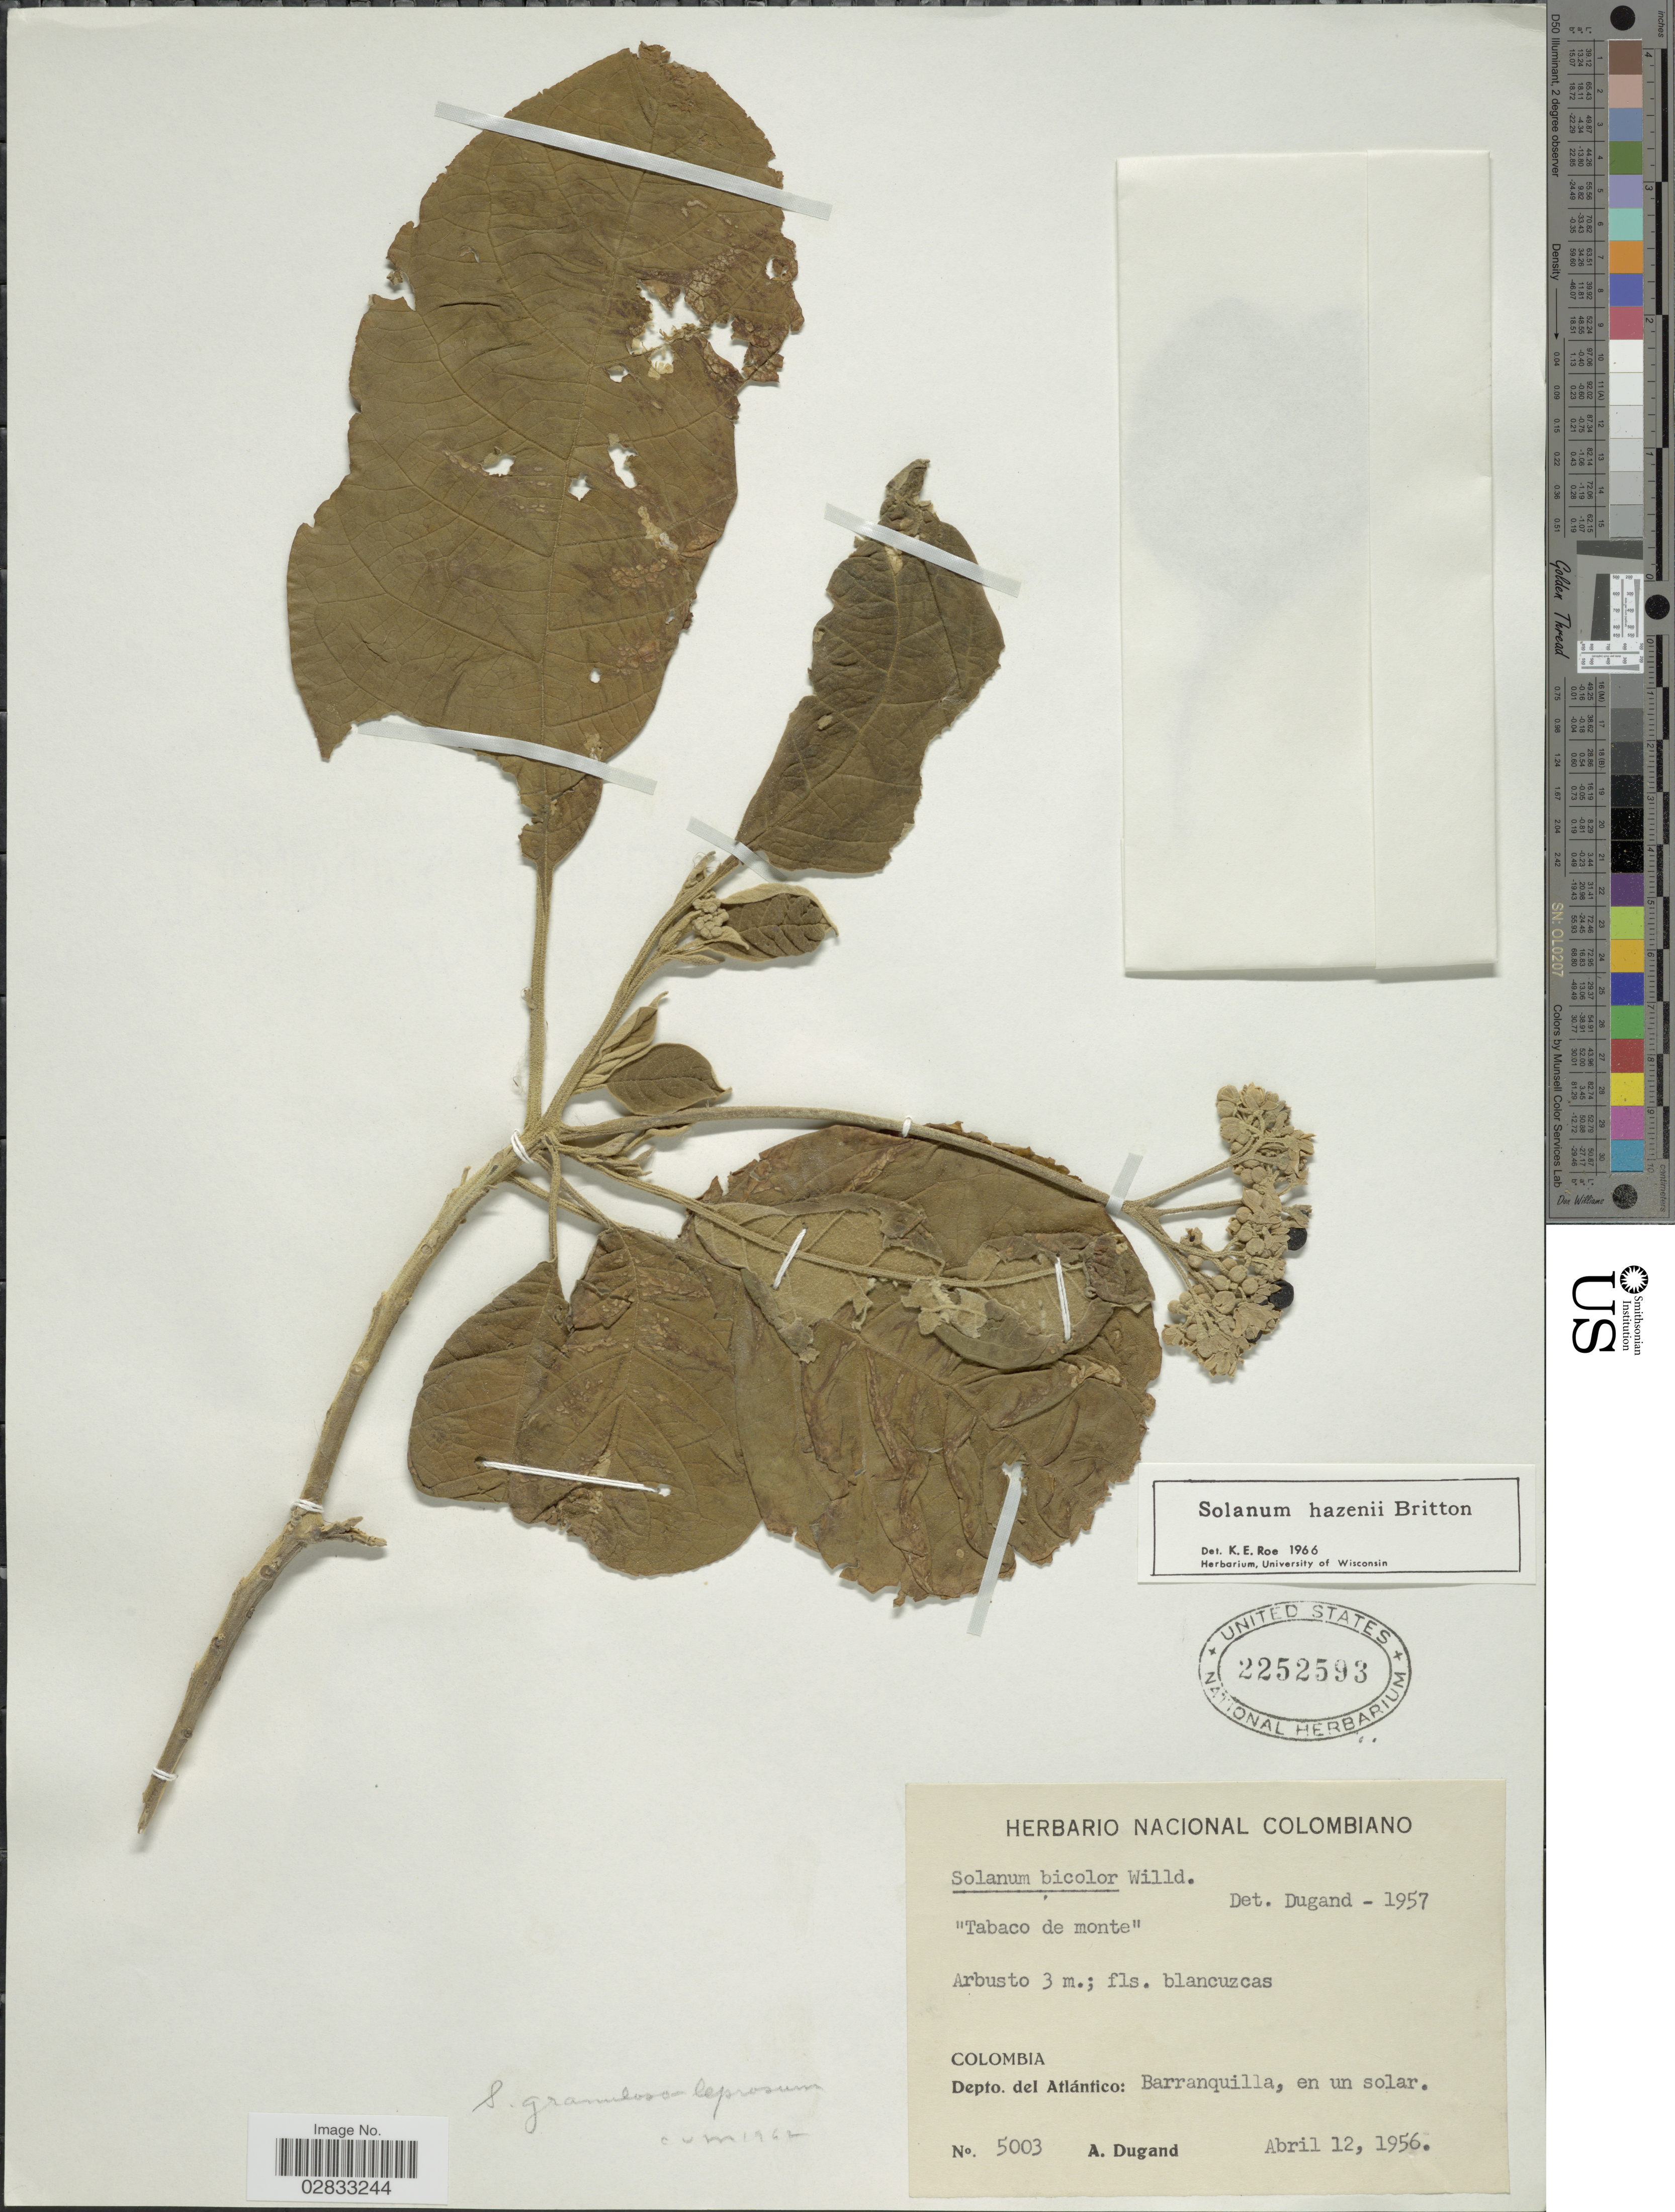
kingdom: Plantae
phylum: Tracheophyta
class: Magnoliopsida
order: Solanales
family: Solanaceae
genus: Solanum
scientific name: Solanum hazenii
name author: Britton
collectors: A. Dugand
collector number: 5003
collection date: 1956-04-12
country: Colombia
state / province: Atlántico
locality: Depto. del Atlántico: Barranquilla, en un solar.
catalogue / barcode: US 2252593